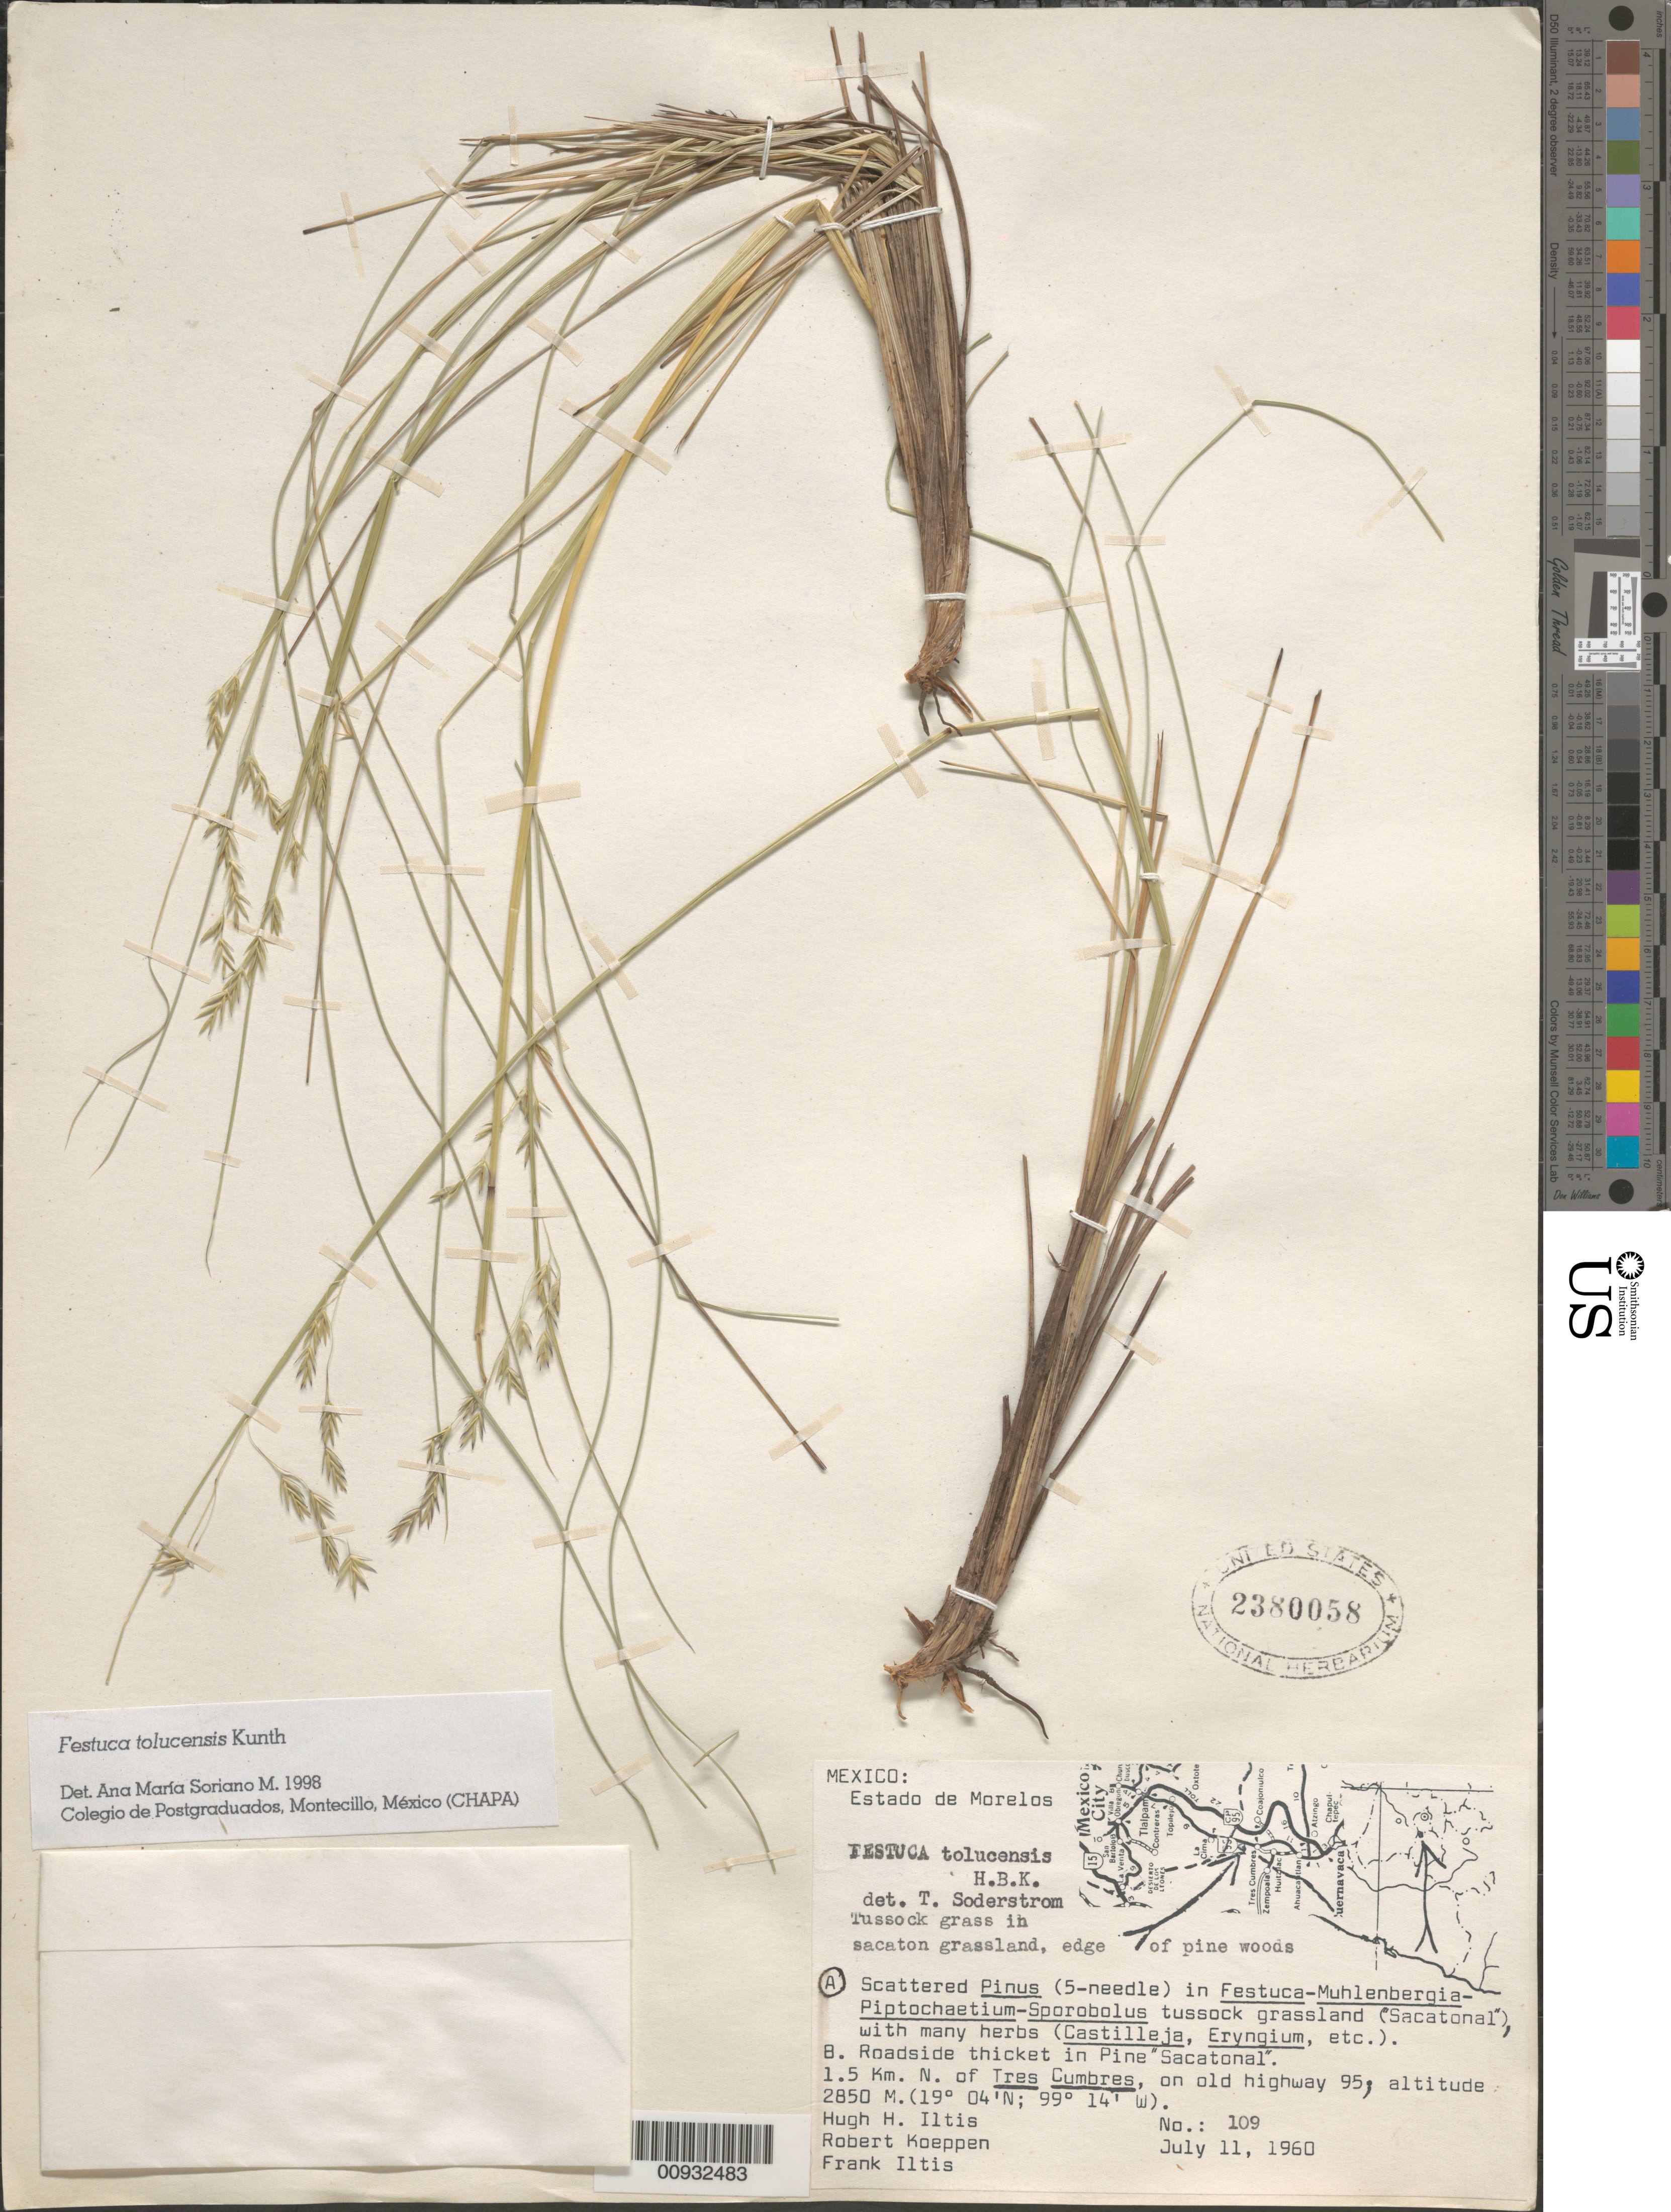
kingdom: Plantae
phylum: Tracheophyta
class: Liliopsida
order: Poales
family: Poaceae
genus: Festuca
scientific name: Festuca tolucensis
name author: Kunth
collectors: H. H. Iltis, R. C. Koeppen & F. S. Iltis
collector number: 109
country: Mexico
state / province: Morelos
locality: N of Tres Cumbres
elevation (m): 2850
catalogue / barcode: US 2380058